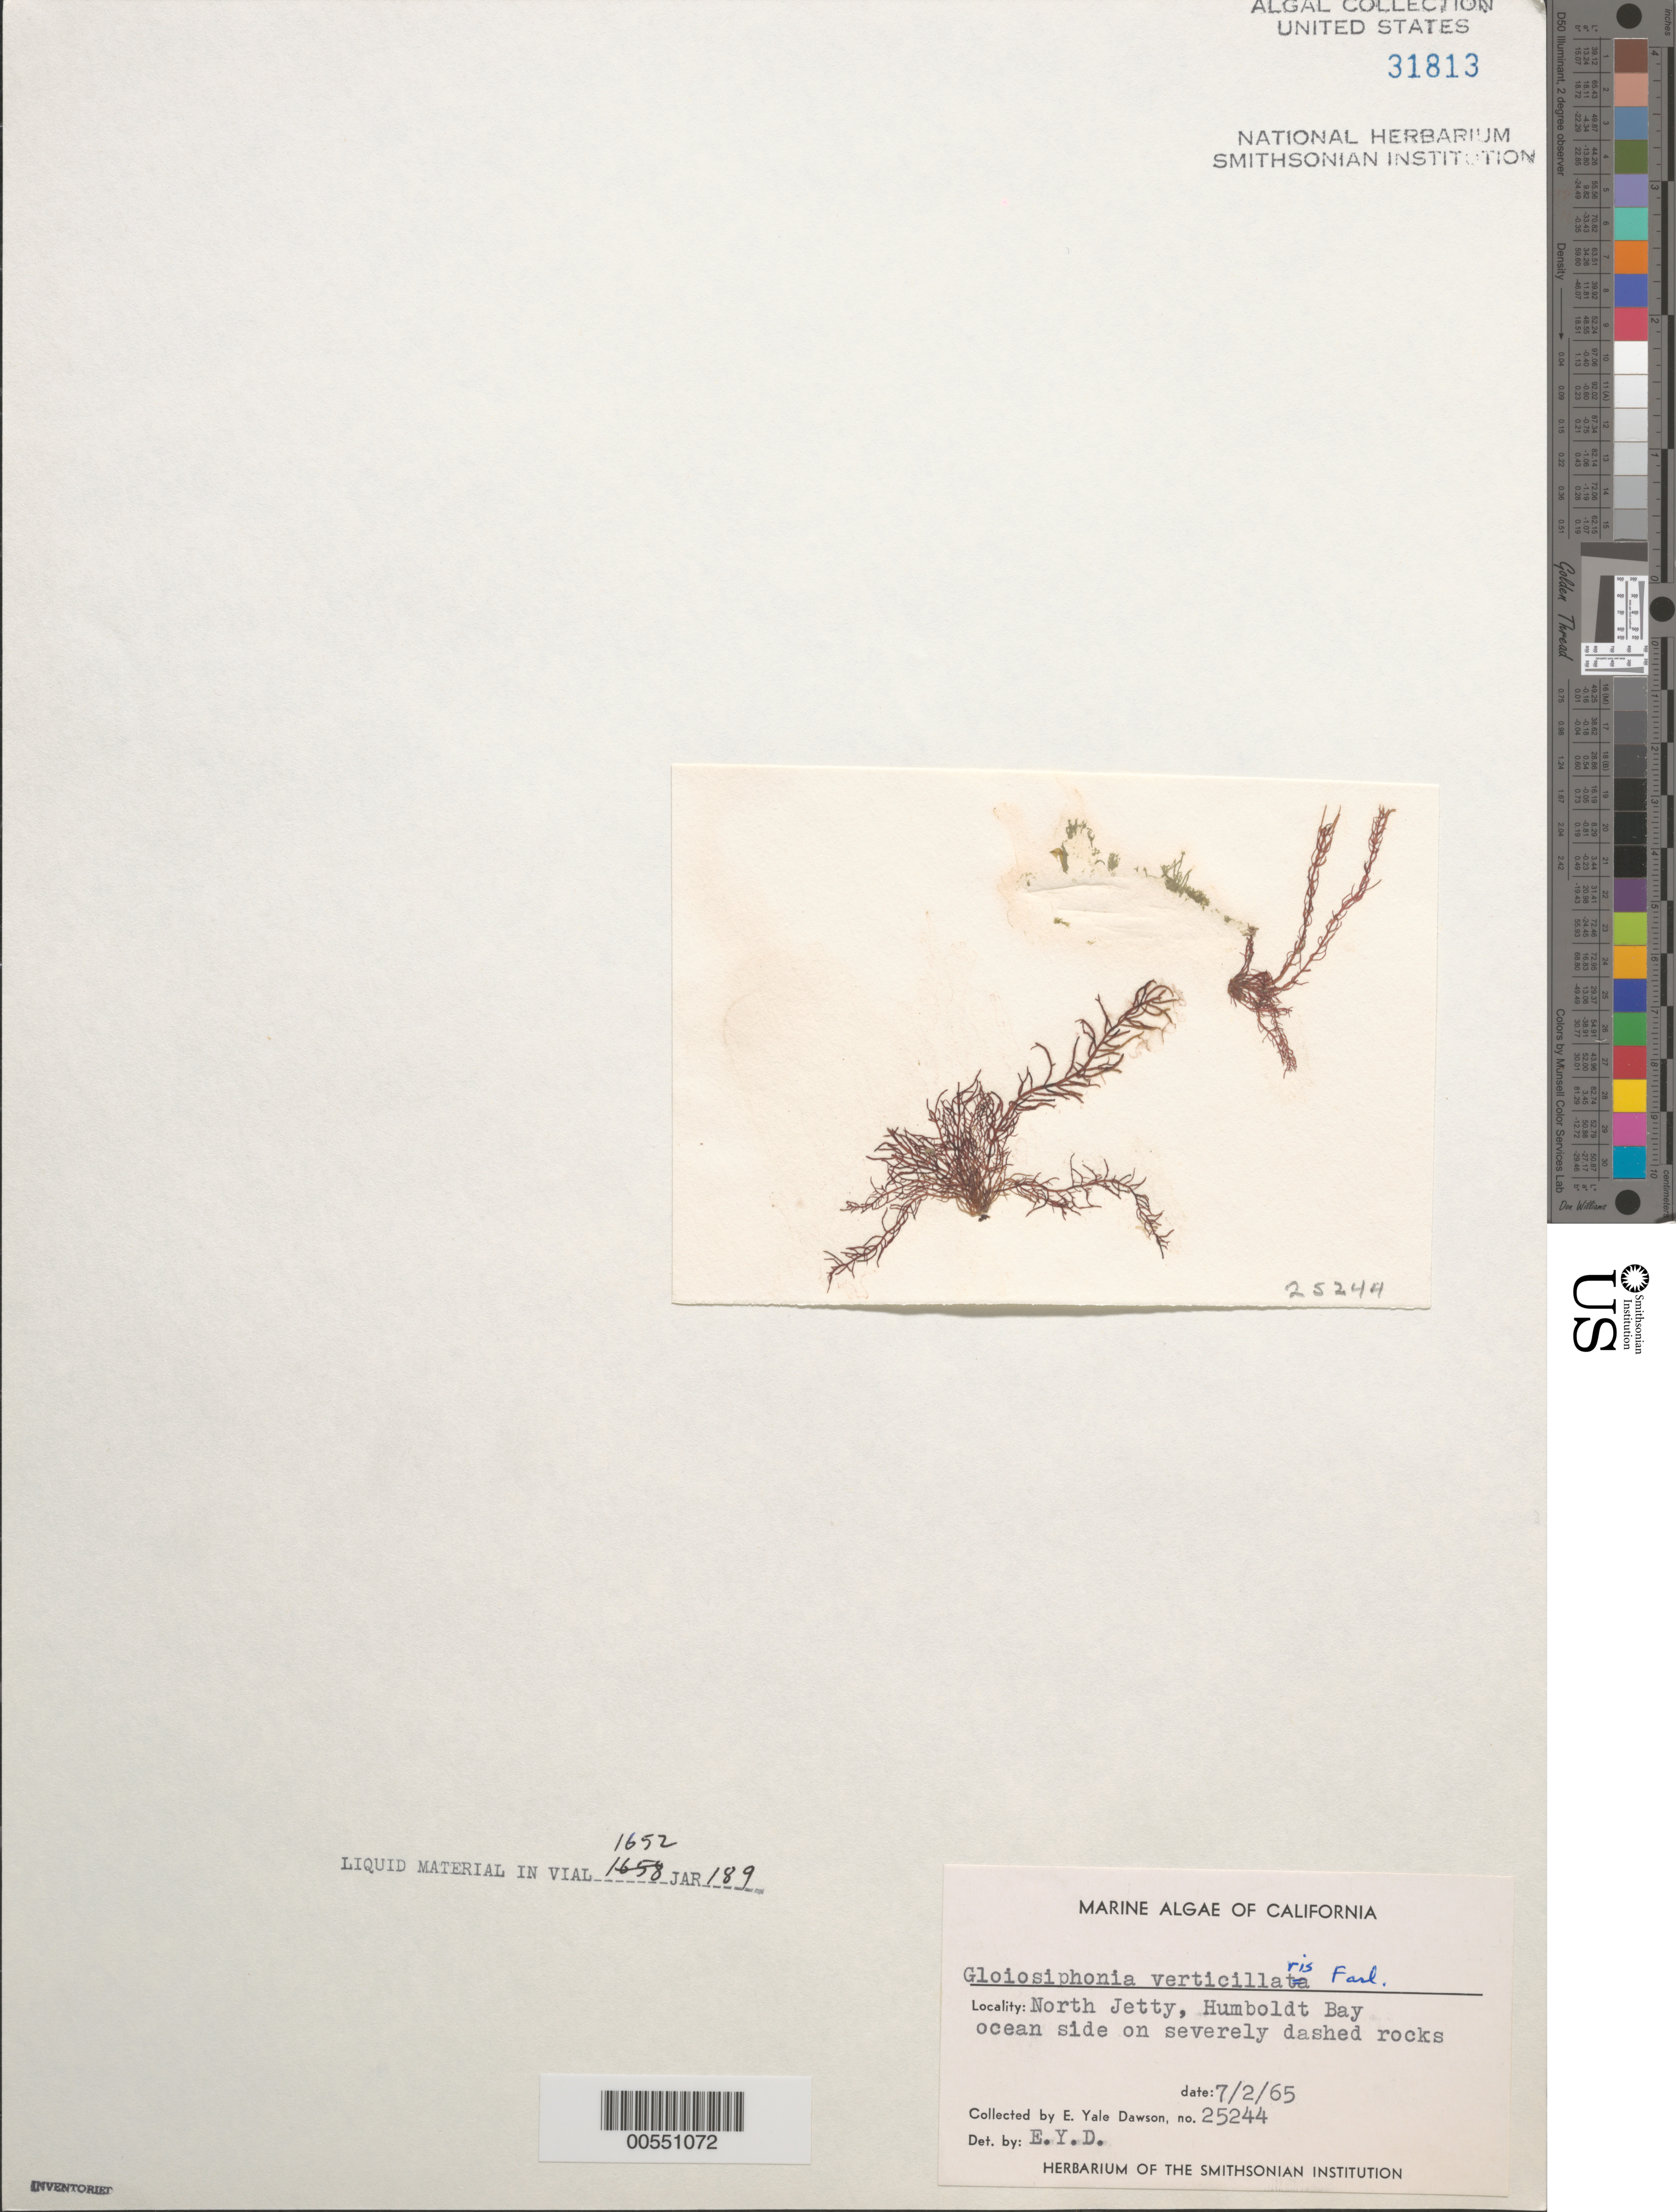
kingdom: Plantae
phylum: Rhodophyta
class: Florideophyceae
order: Gigartinales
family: Gloiosiphoniaceae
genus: Gloiosiphonia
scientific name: Gloiosiphonia verticillaris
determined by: Dawson, E. Y.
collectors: E. Y. Dawson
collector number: EYD 25244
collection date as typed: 02 Jul 1965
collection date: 1965-07-02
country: United States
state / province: California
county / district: Humboldt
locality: Humboldt Bay, North Jetty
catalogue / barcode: US 31813